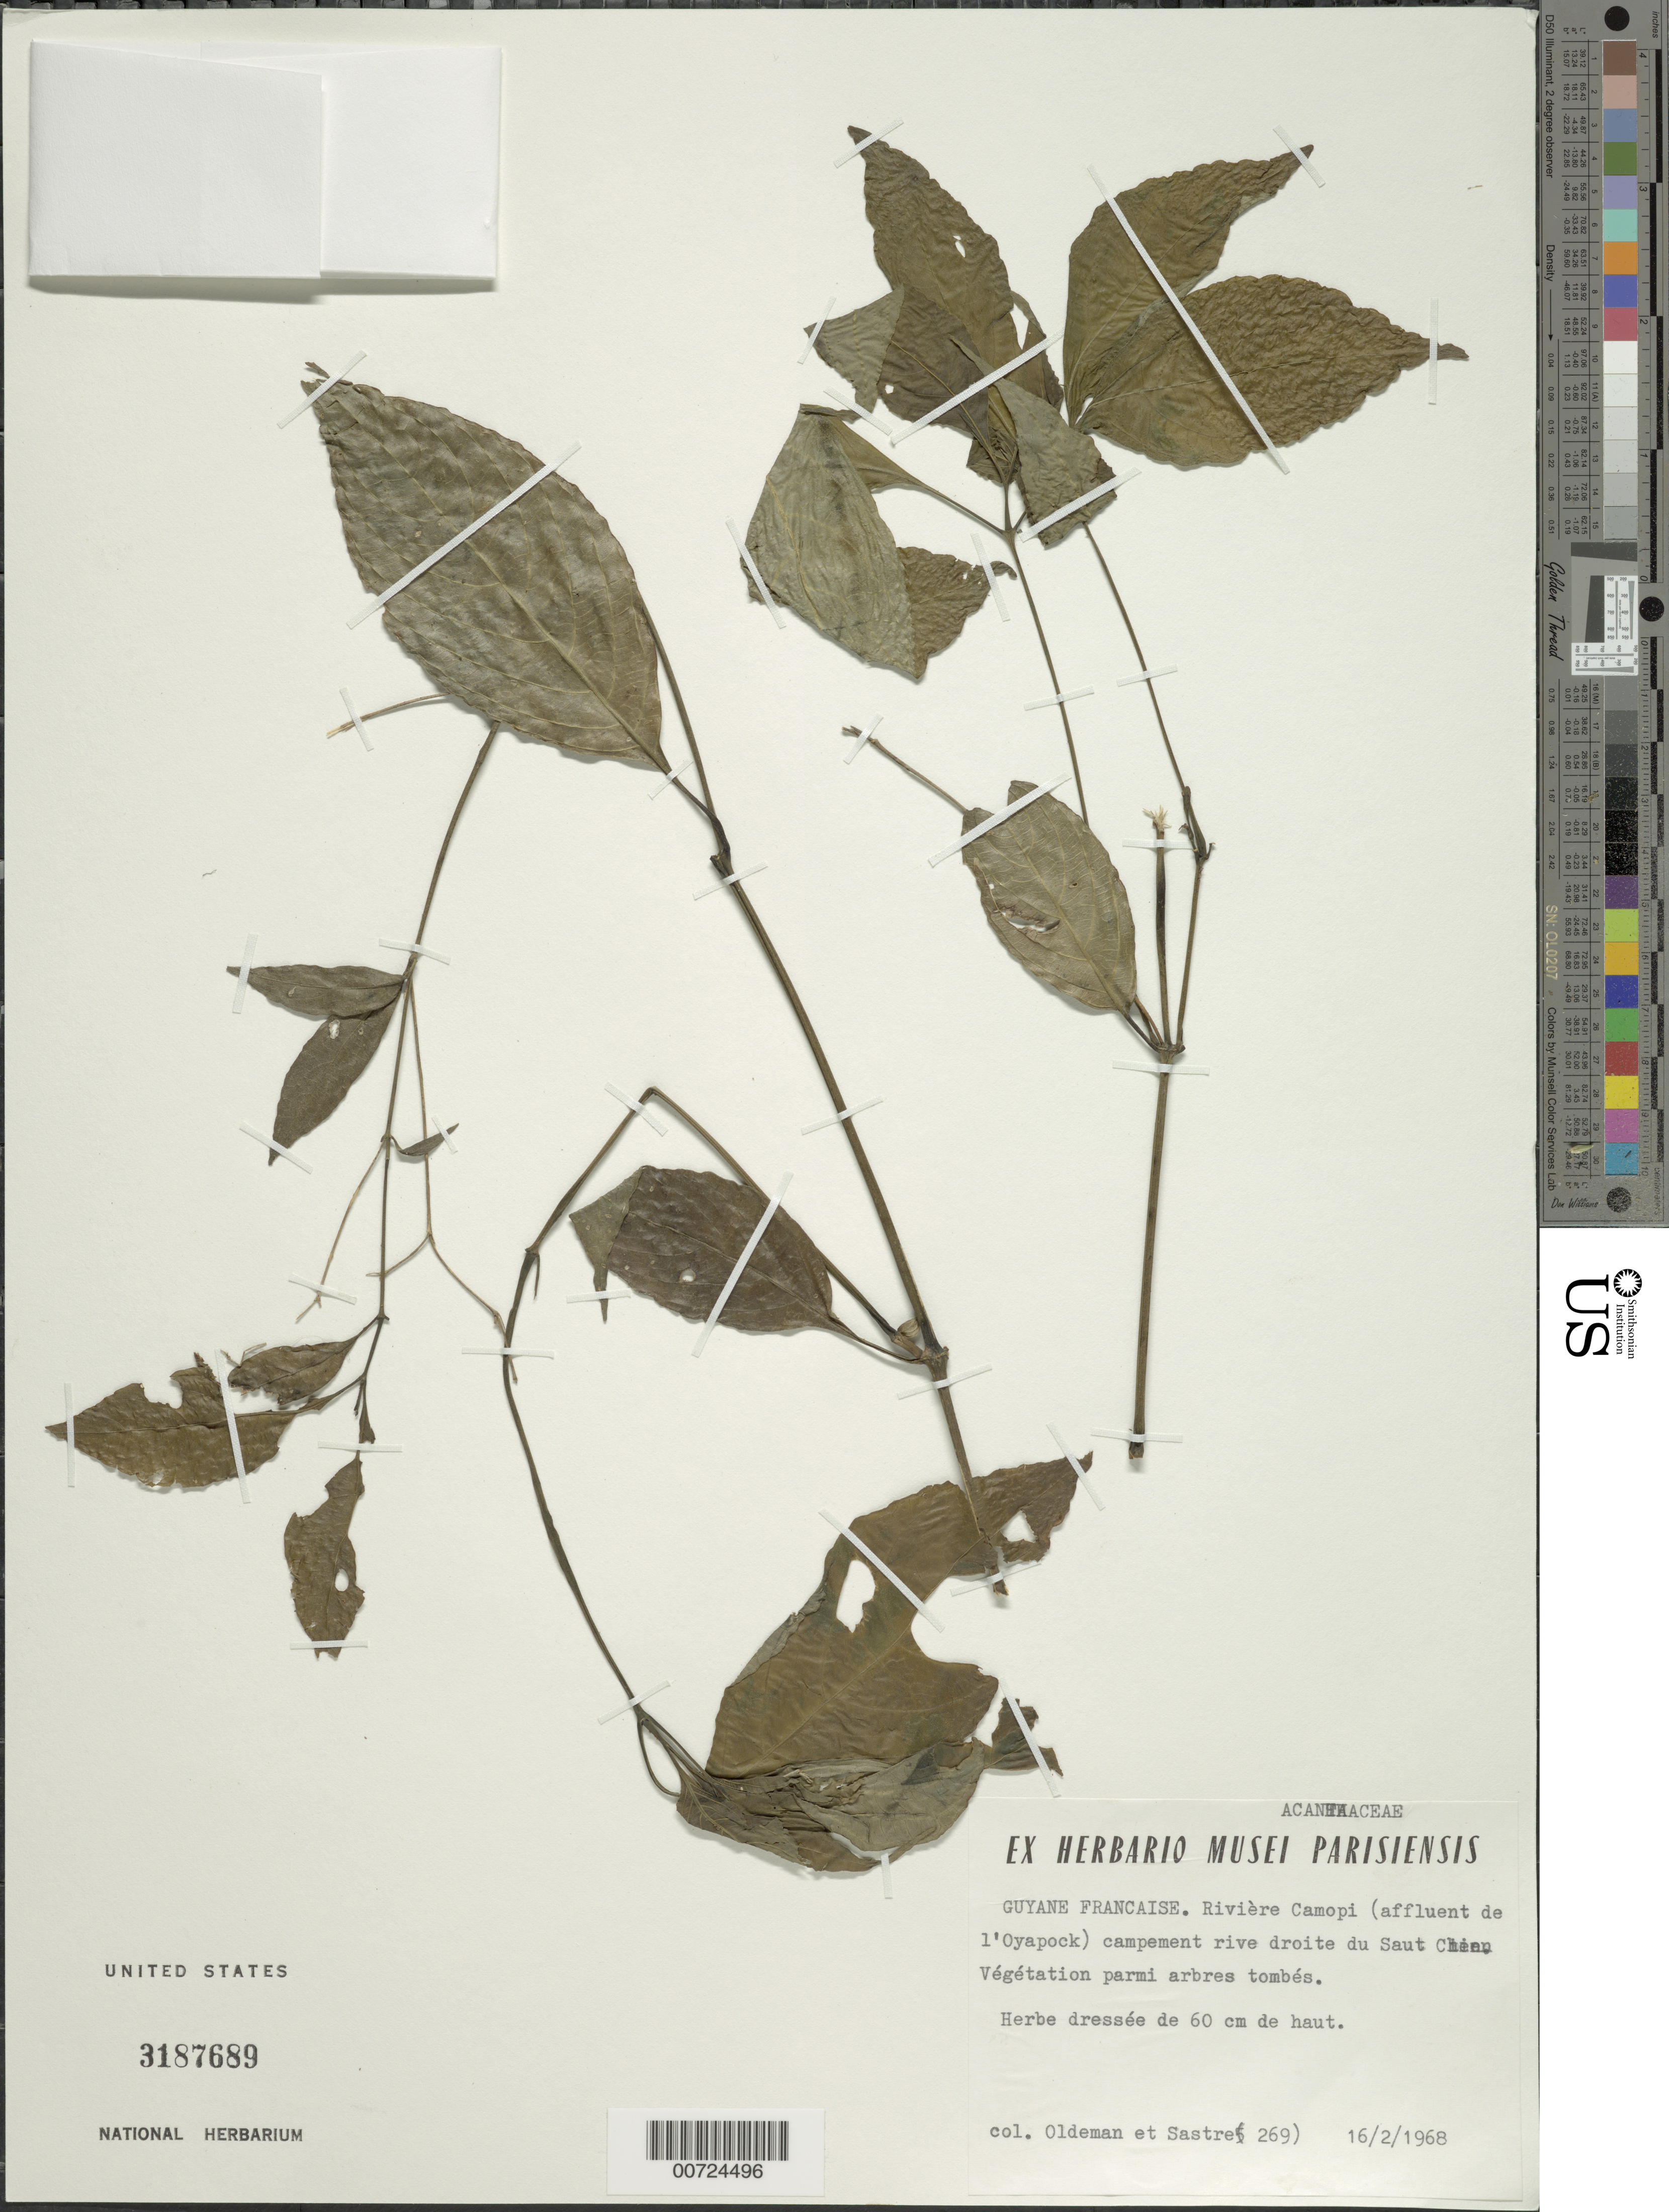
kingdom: Plantae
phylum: Tracheophyta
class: Magnoliopsida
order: Lamiales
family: Acanthaceae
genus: Ruellia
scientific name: Ruellia rubra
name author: Aubl.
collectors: R. Oldeman & C. H. L. Sastre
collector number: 269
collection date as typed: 16-Feb-68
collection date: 1968-02-16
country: French Guiana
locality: Rivière Camopi, (affluent de l'Oyapock), Saut Chien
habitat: Végétation among fallen trees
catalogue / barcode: US 3187689